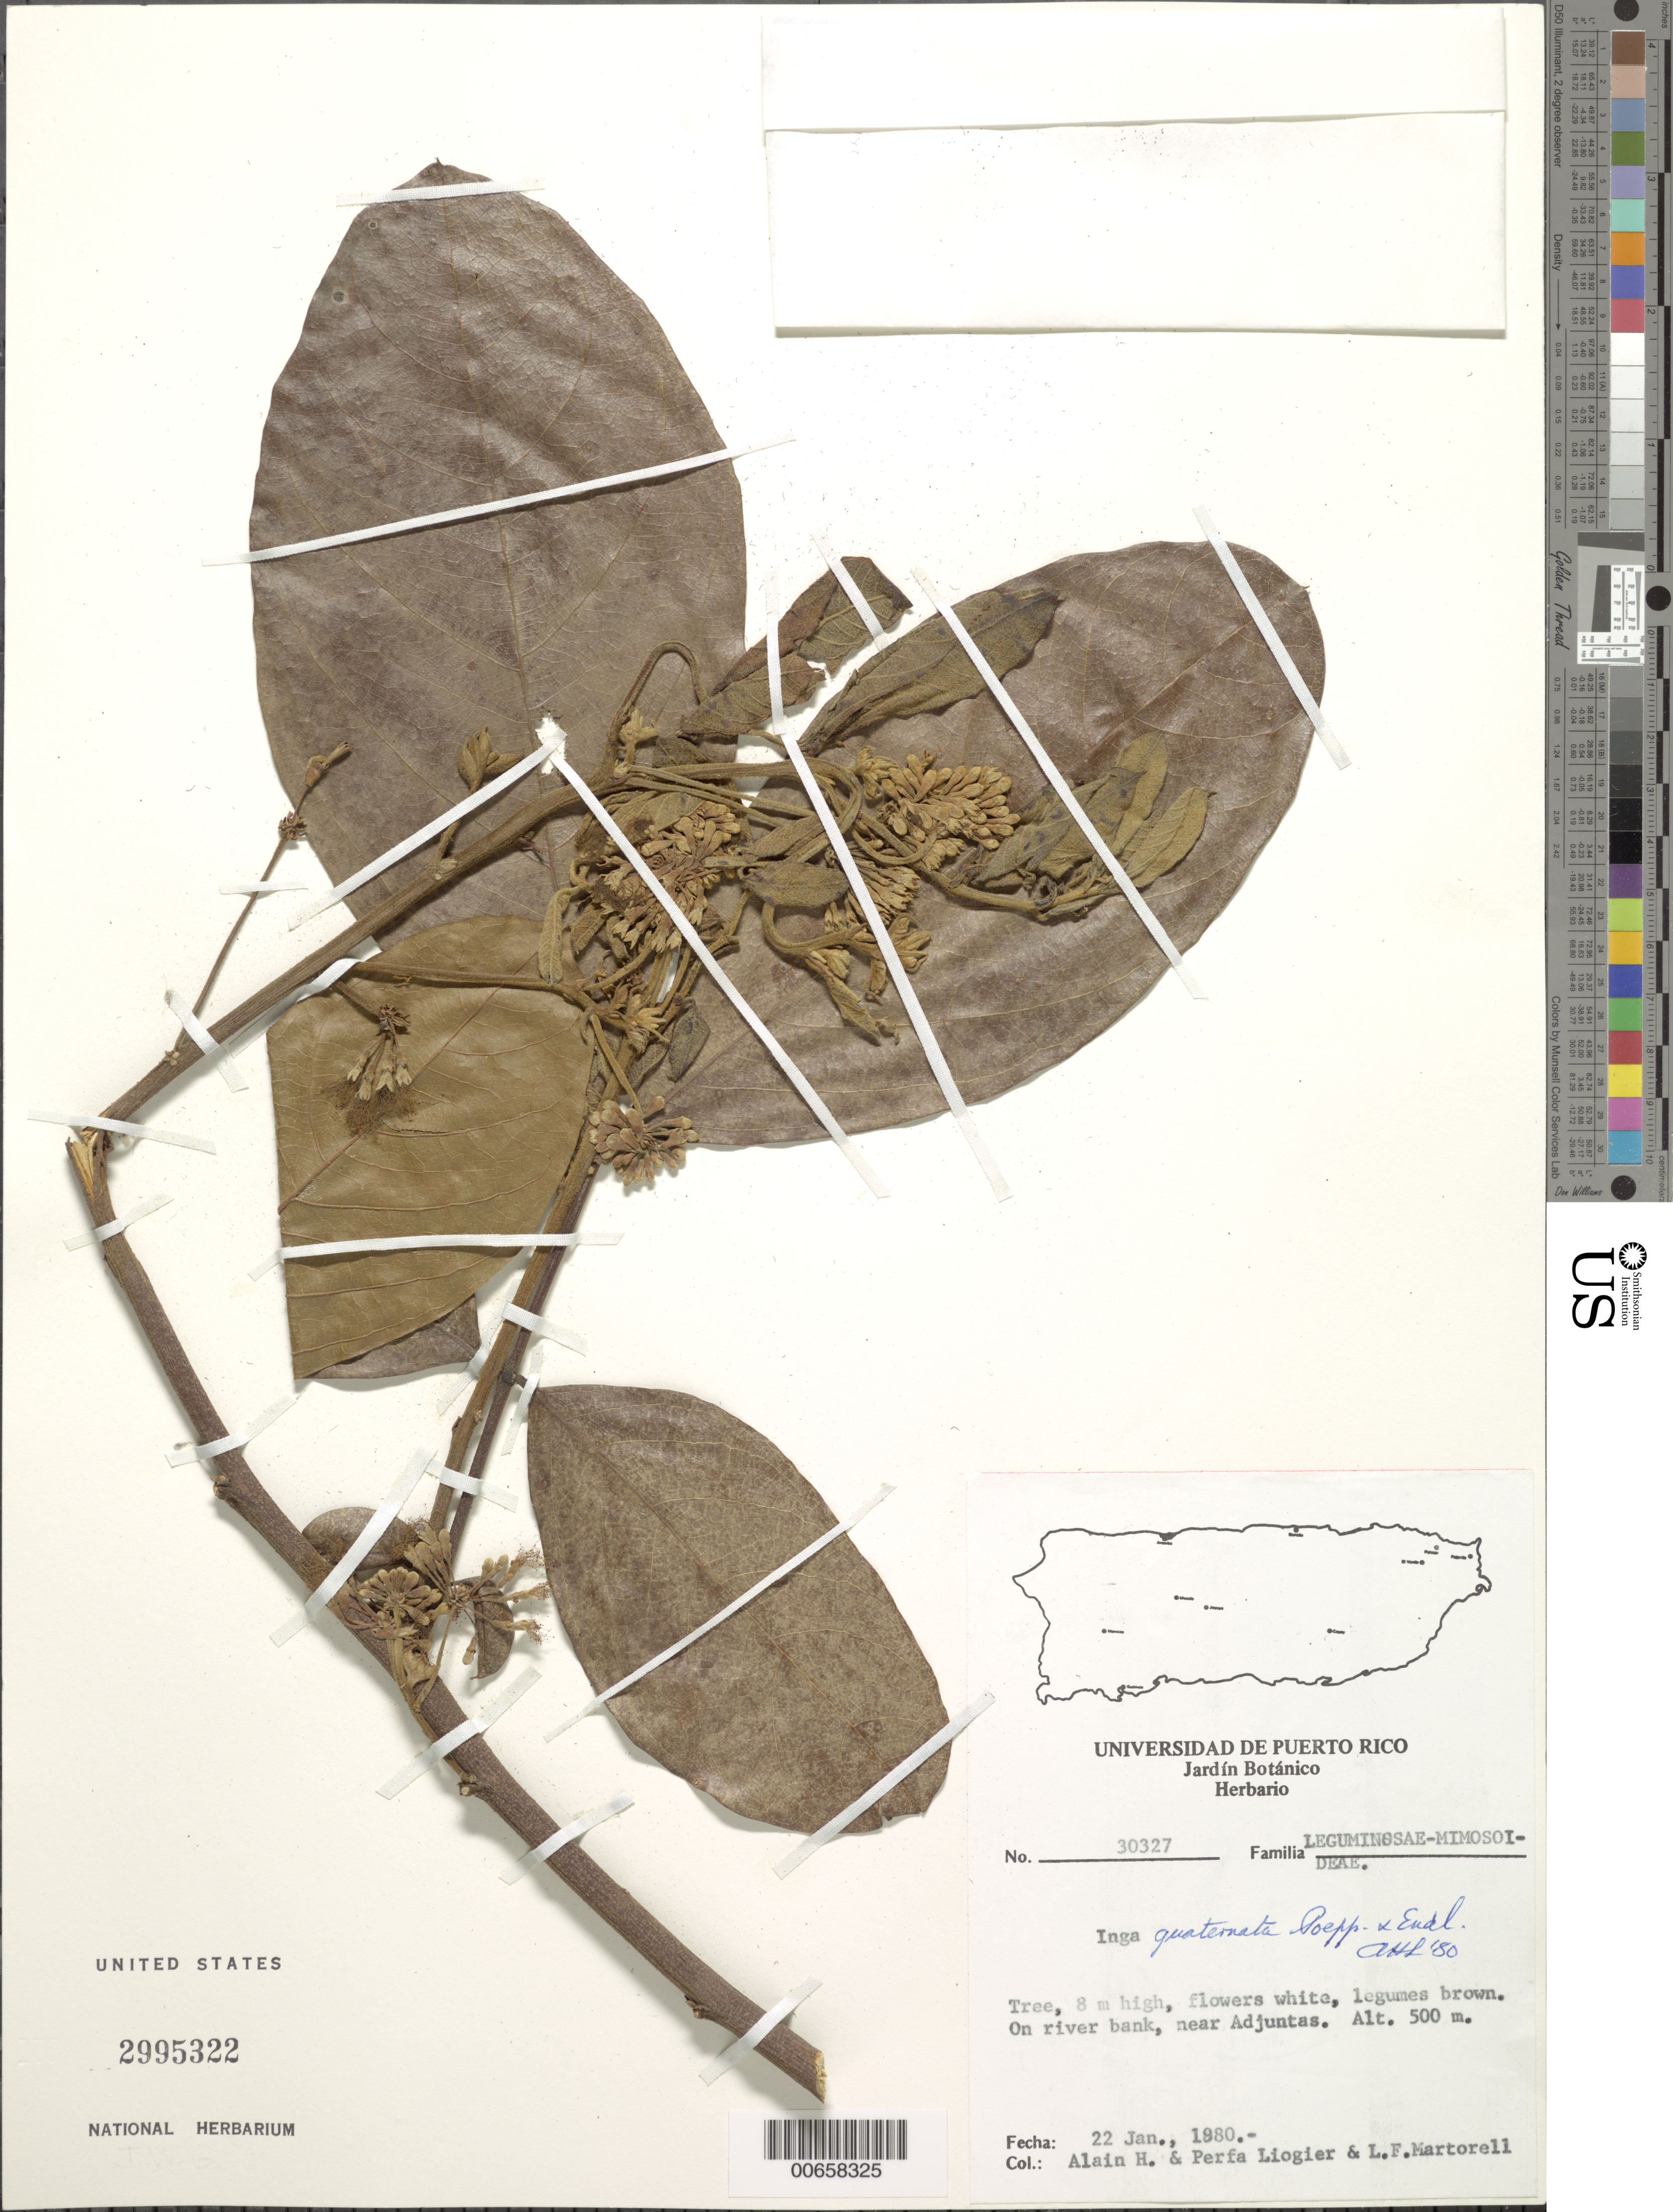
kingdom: Plantae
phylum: Tracheophyta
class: Magnoliopsida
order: Fabales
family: Fabaceae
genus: Inga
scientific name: Inga quaternata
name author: Poepp. & Endl.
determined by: Liogier, Alain H.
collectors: A. H. Liogier, M. P. Liogier & L. Martorell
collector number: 30327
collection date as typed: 22 Jan 1980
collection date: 1980-01-22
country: Puerto Rico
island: Greater Antilles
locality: Adjuntas, near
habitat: On river bank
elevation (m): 500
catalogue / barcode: US 2995322